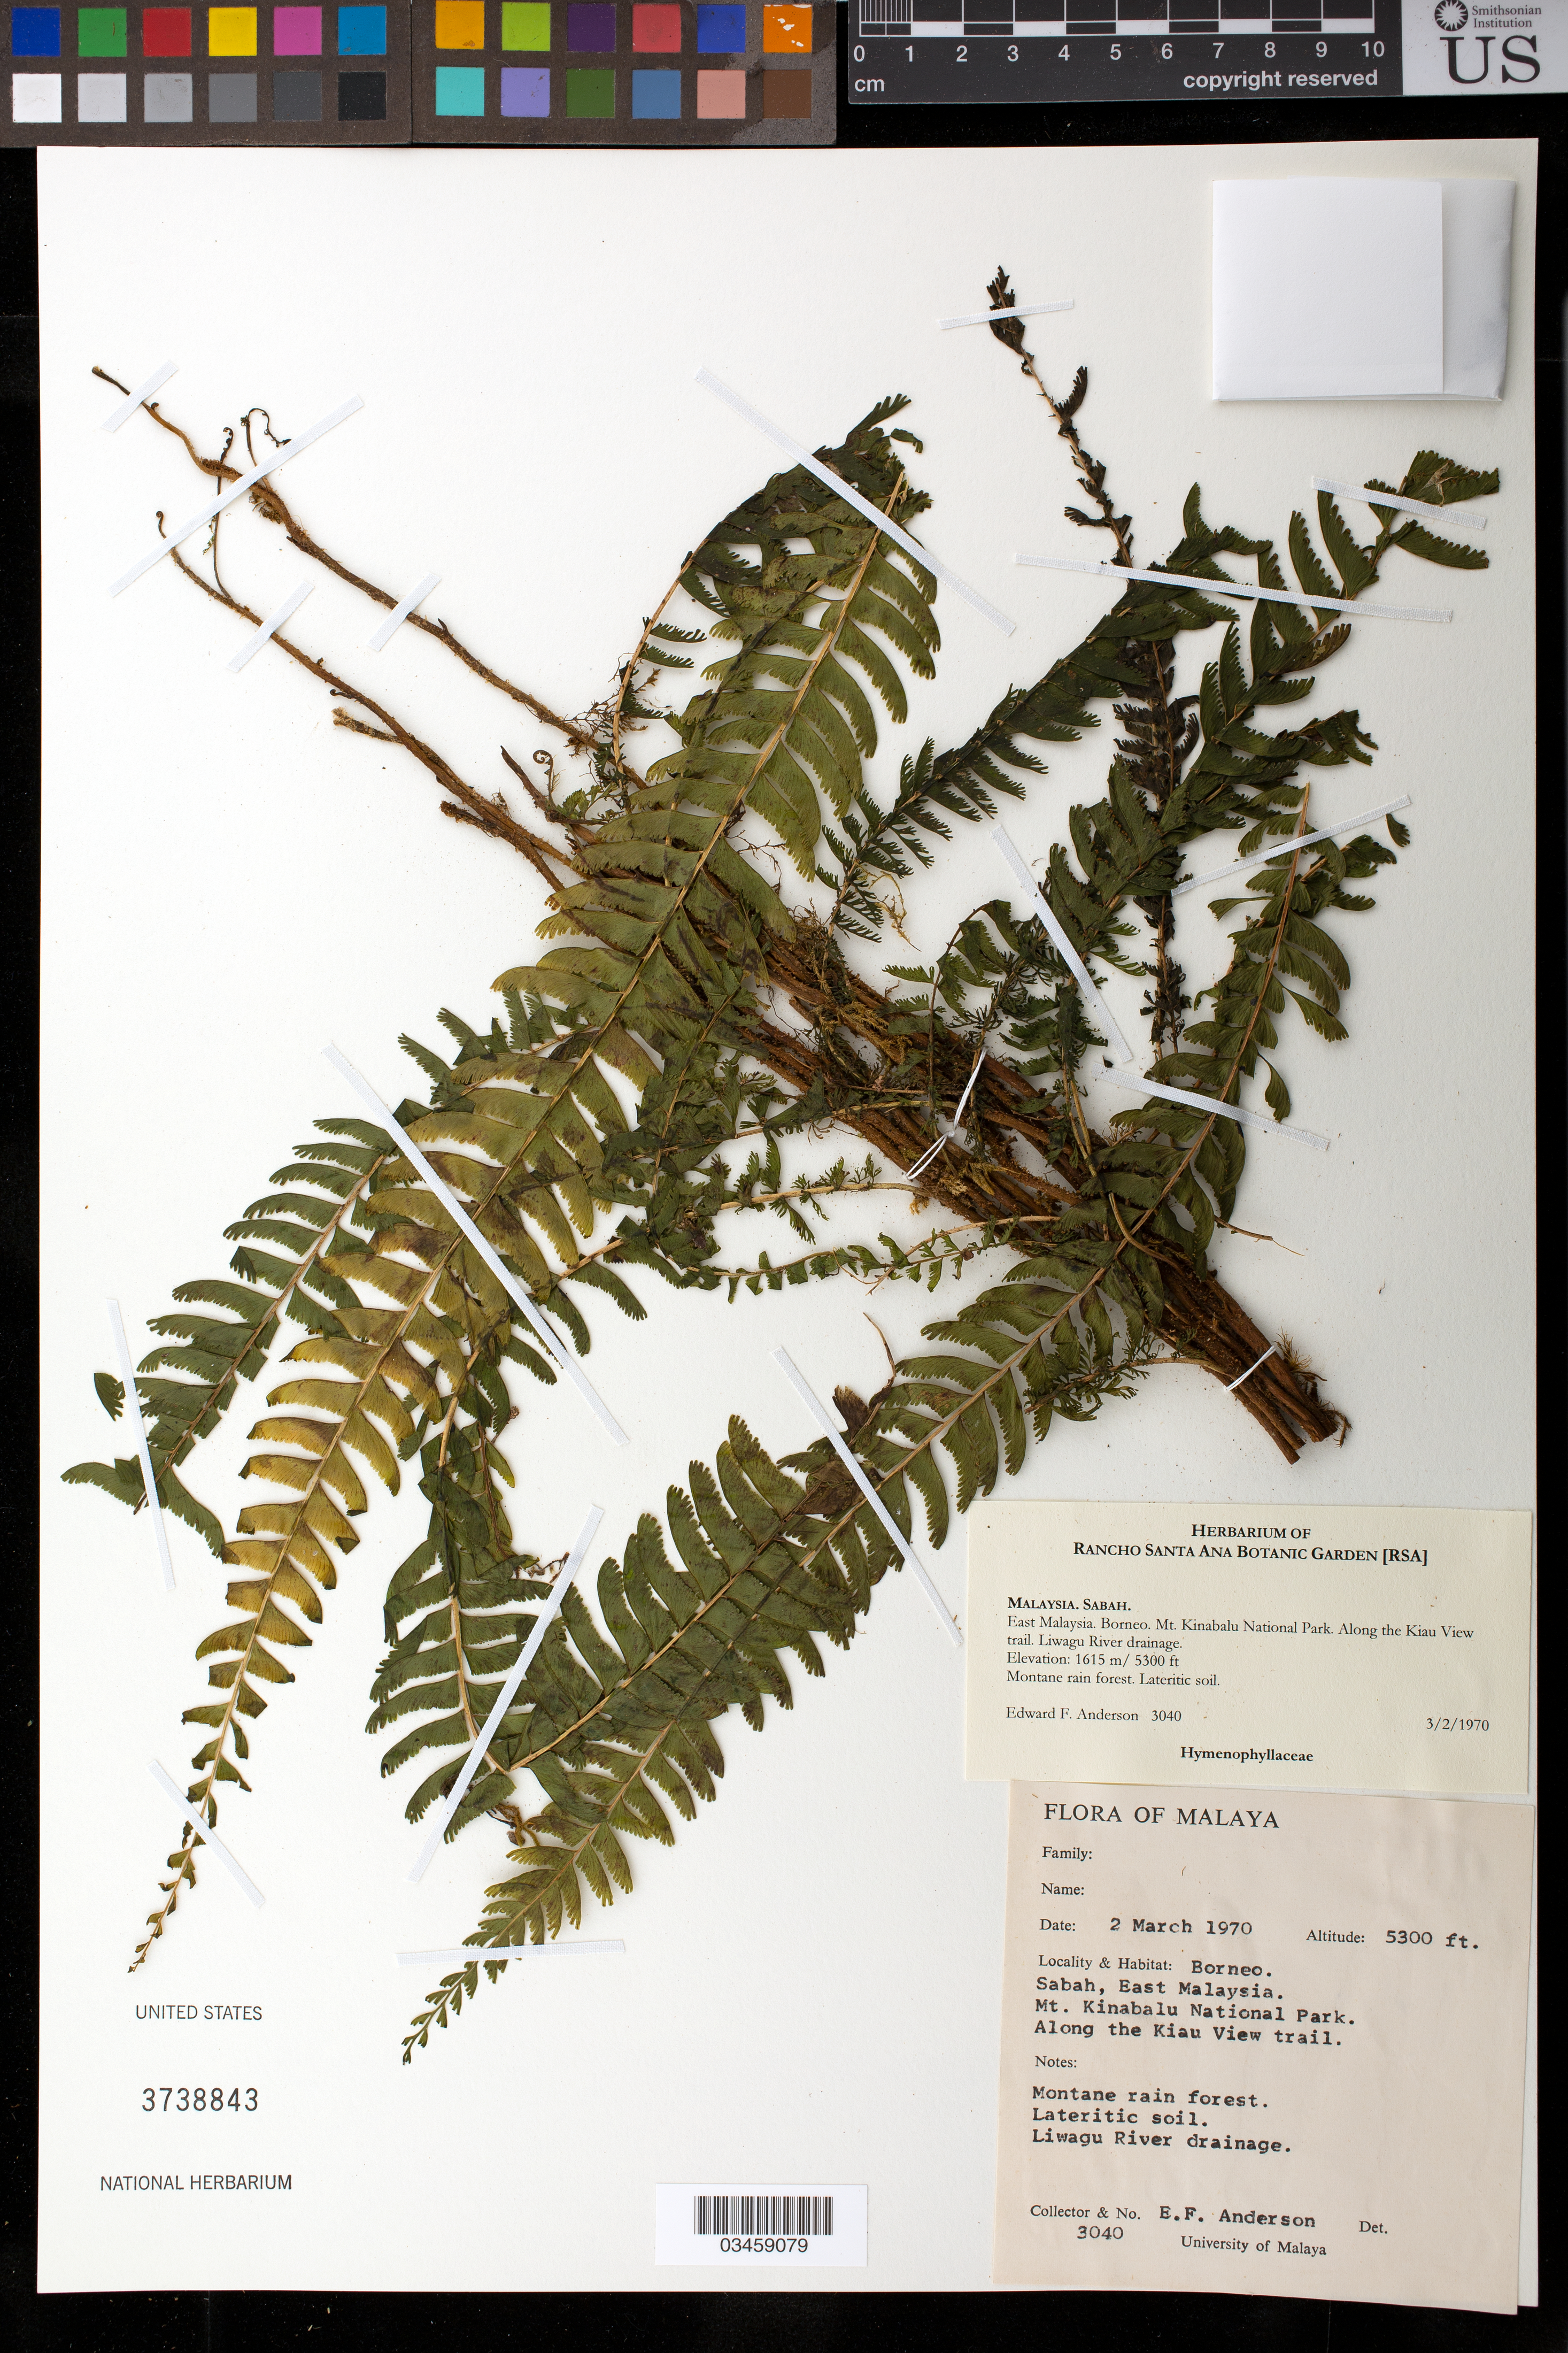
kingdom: Plantae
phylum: Tracheophyta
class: Polypodiopsida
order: Polypodiales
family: Lindsaeaceae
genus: Lindsaea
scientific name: Lindsaea sp.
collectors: E. F. Anderson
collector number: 3040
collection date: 1970-03-02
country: Malaysia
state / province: Sabah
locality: Malaya. Borneo. East Malaysia. Mt. Kinabalu National Park. Along the Kiau View Trail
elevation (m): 1615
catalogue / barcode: US 3738843